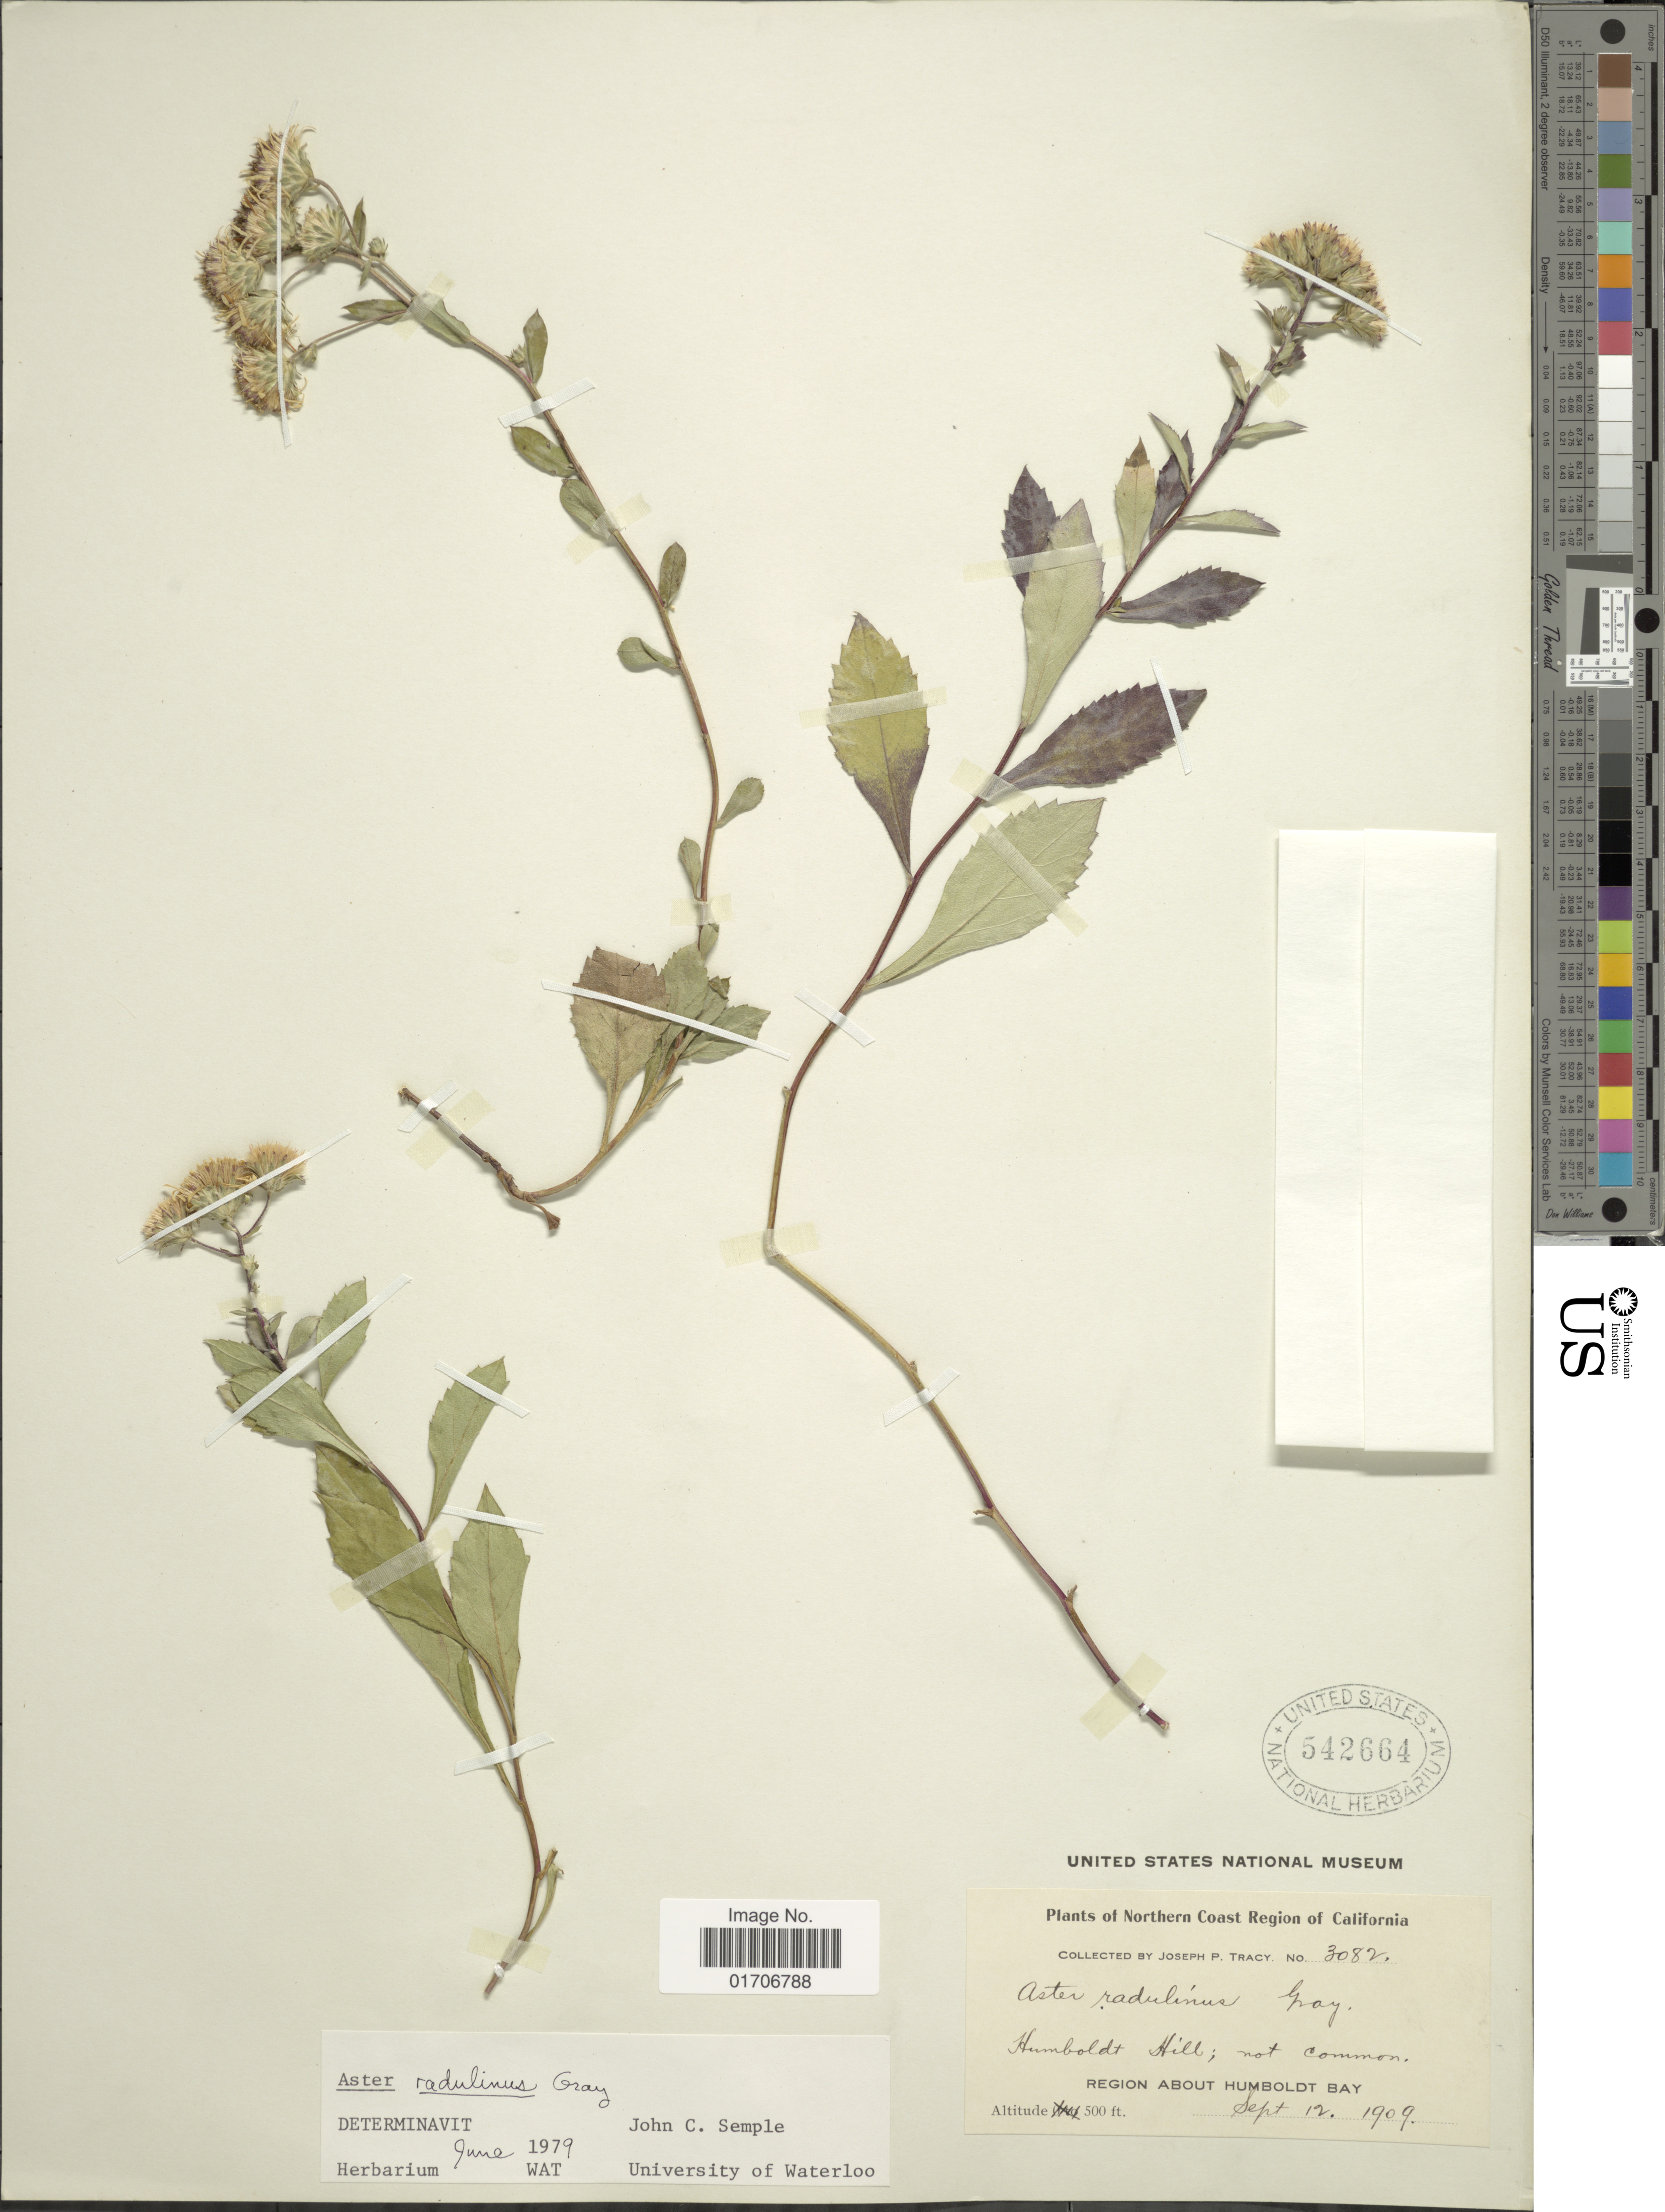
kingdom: Plantae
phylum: Tracheophyta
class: Magnoliopsida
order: Asterales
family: Asteraceae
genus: Eurybia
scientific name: Eurybia radulina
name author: (A. Gray) G.L. Nesom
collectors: J. Tracy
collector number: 3082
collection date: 1909-09-12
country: United States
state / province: California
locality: Northern Coast Region of California. Humboldt Hill; not common. Region about Humboldt Bay.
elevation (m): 152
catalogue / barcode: US 542664